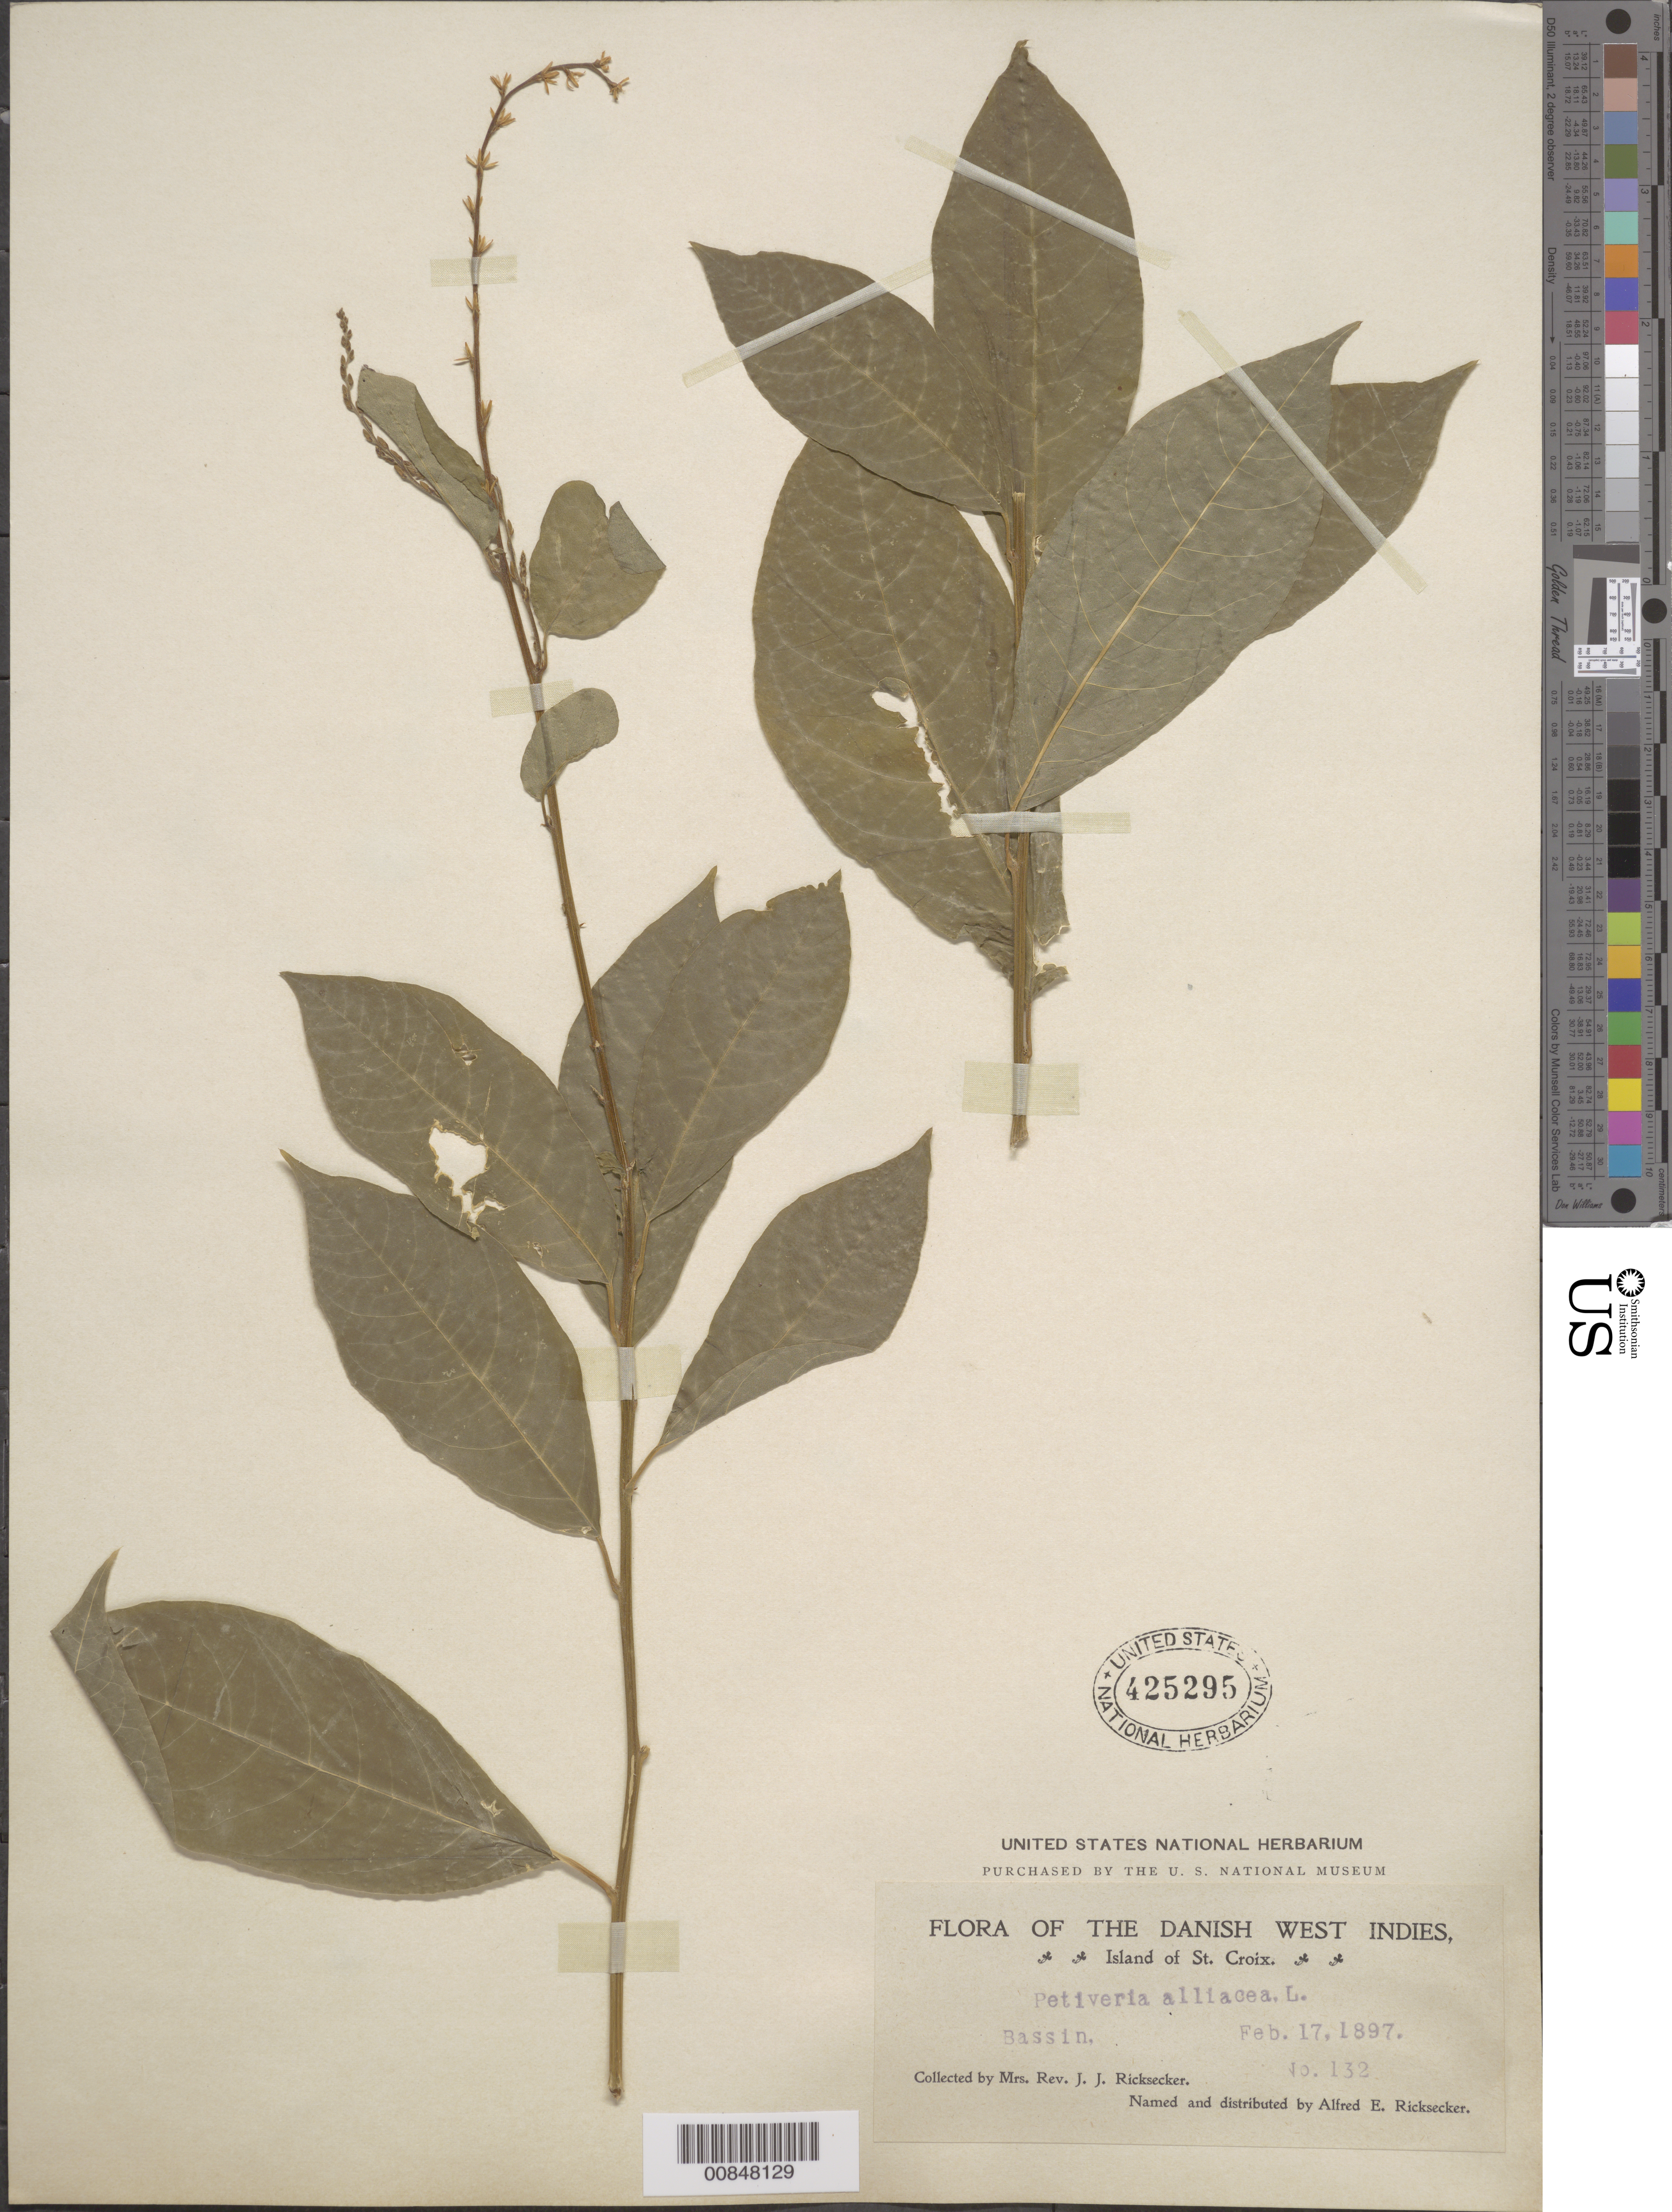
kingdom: Plantae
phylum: Tracheophyta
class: Magnoliopsida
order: Caryophyllales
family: Phytolaccaceae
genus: Petiveria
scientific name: Petiveria alliacea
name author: L.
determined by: Ricksecker, A. E.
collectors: Mrs. J. J. Ricksecker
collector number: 132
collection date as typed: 17 Feb 1897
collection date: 1897-02-17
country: U.S. Virgin Islands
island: St. Croix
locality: St. Croix. Bassin.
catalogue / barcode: US 425295